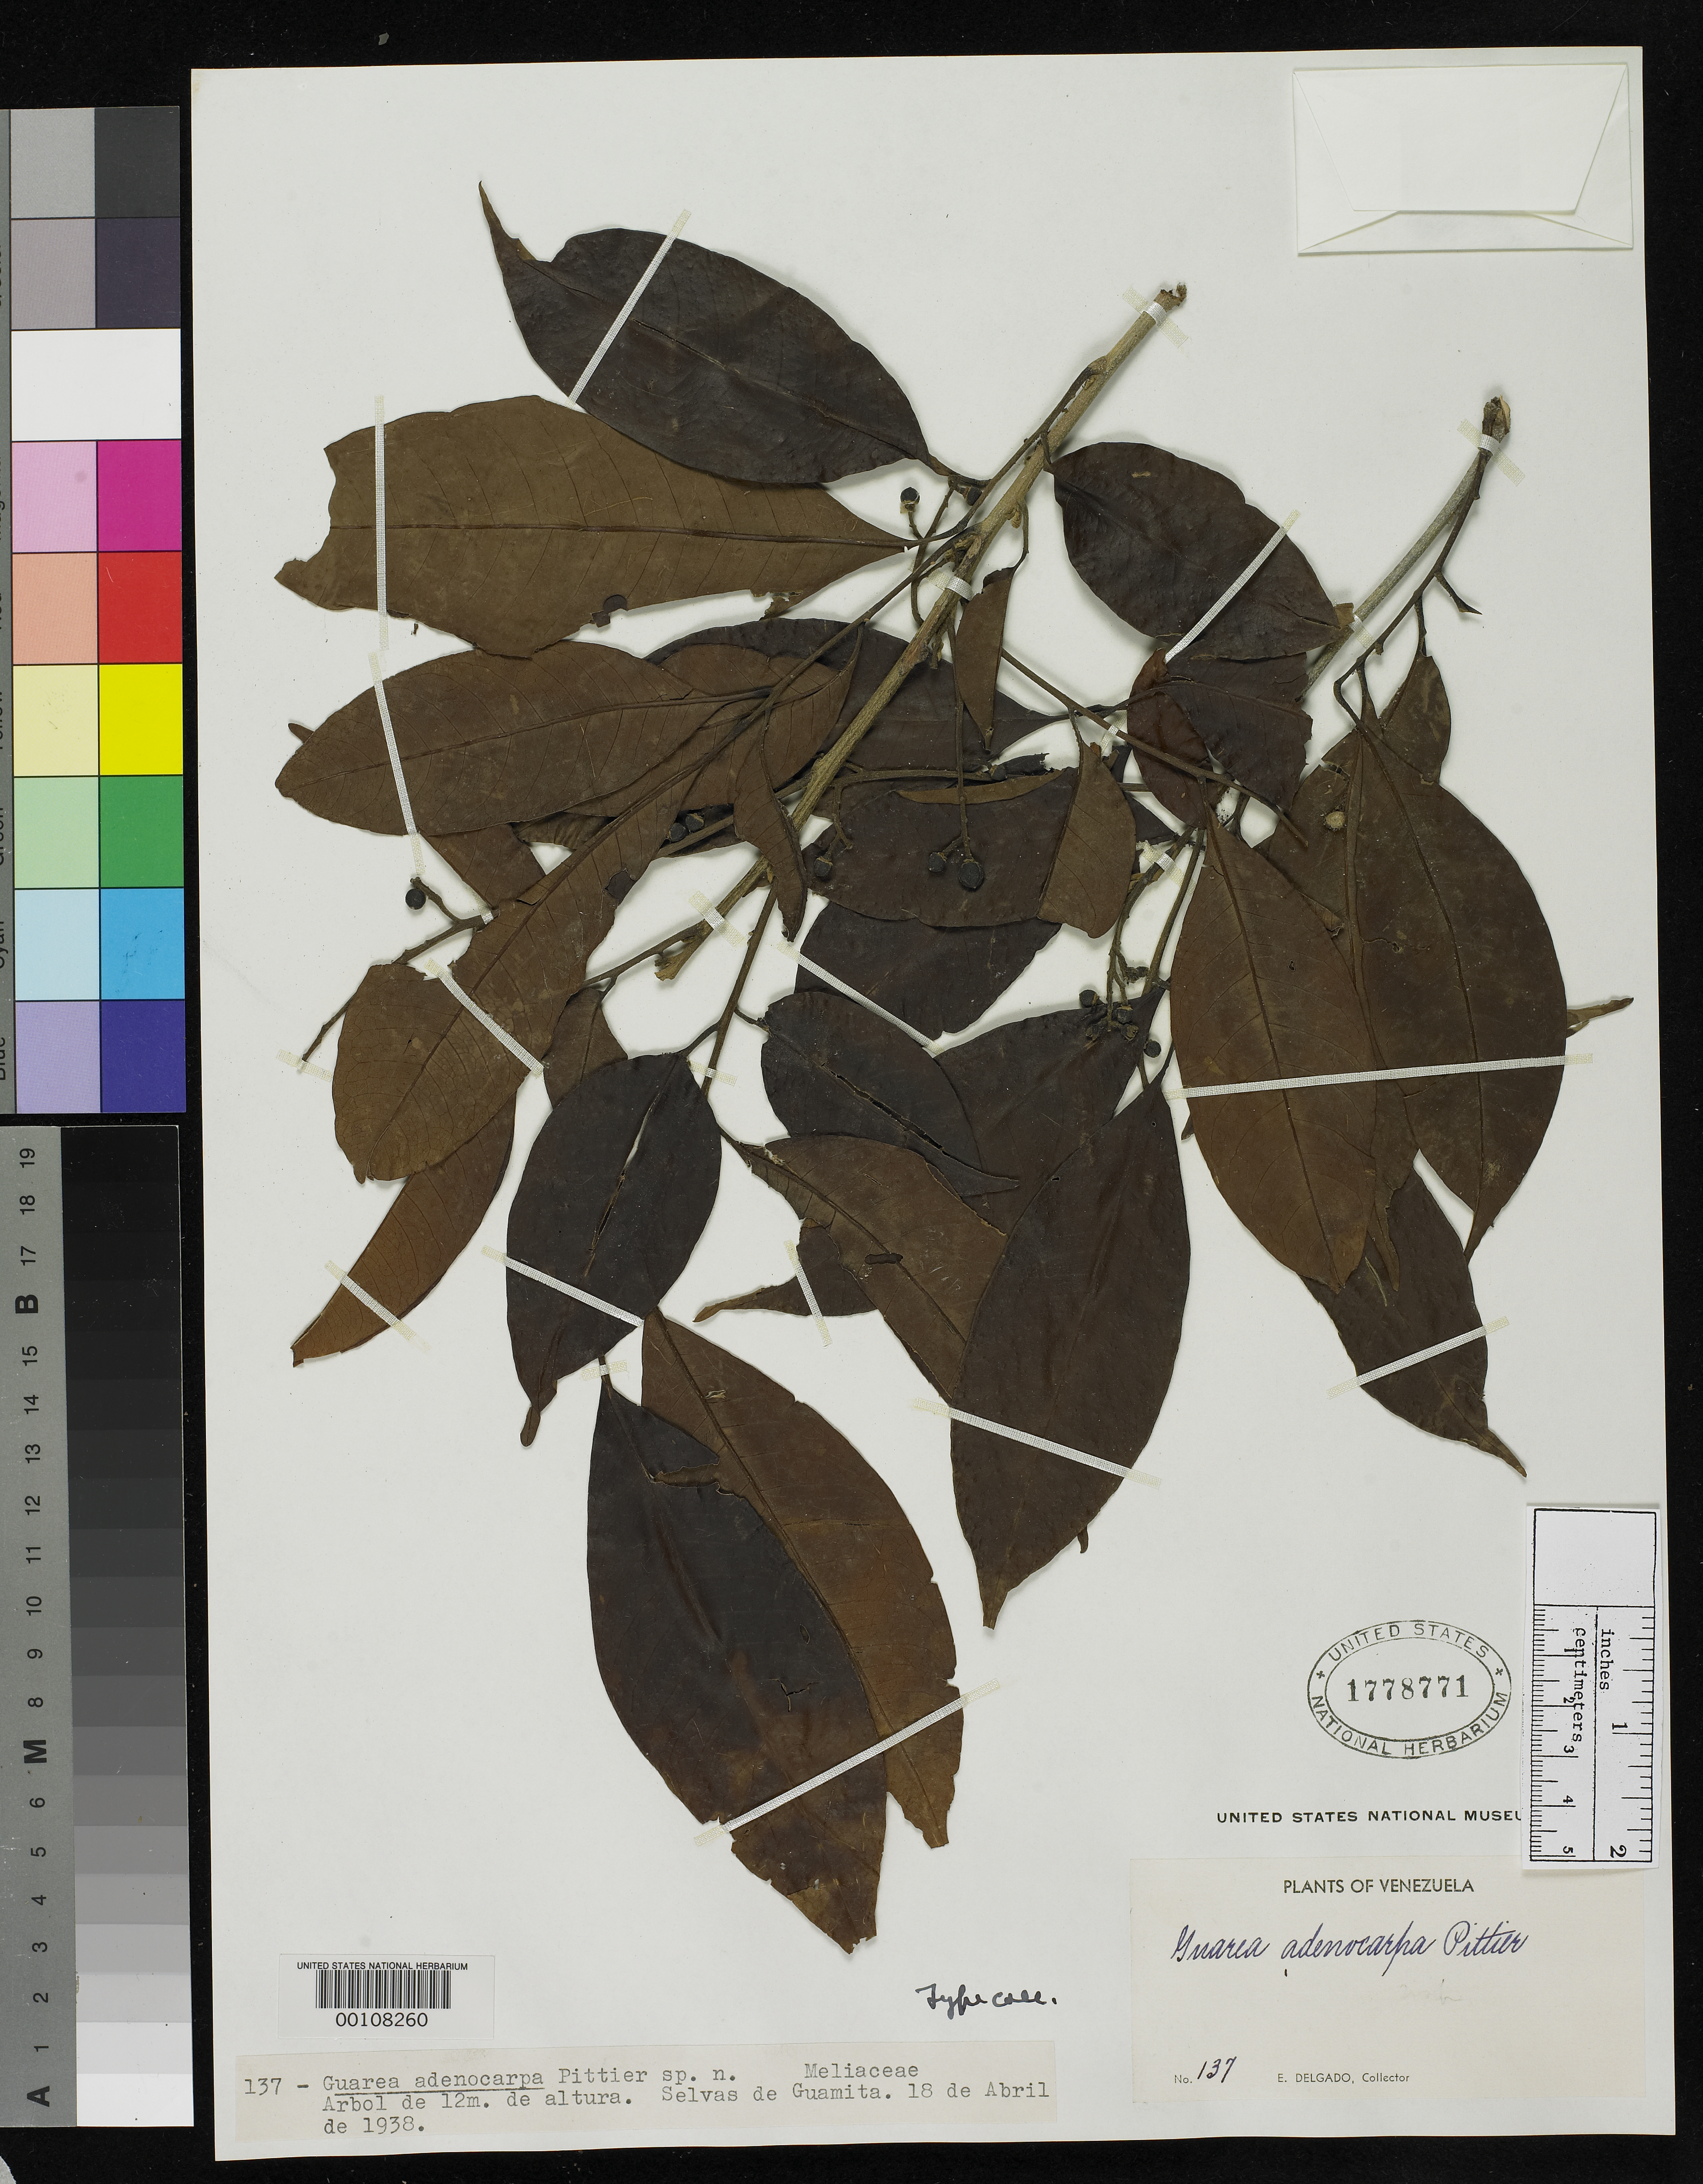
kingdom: Plantae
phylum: Tracheophyta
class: Magnoliopsida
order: Sapindales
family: Meliaceae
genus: Guarea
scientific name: Guarea adenocarpa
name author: Pittier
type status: Type Collection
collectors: E. Delgado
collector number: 137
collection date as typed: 18 Apr 1938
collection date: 1938-04-18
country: Venezuela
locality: Selvas de Guamita.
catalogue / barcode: US 1778771